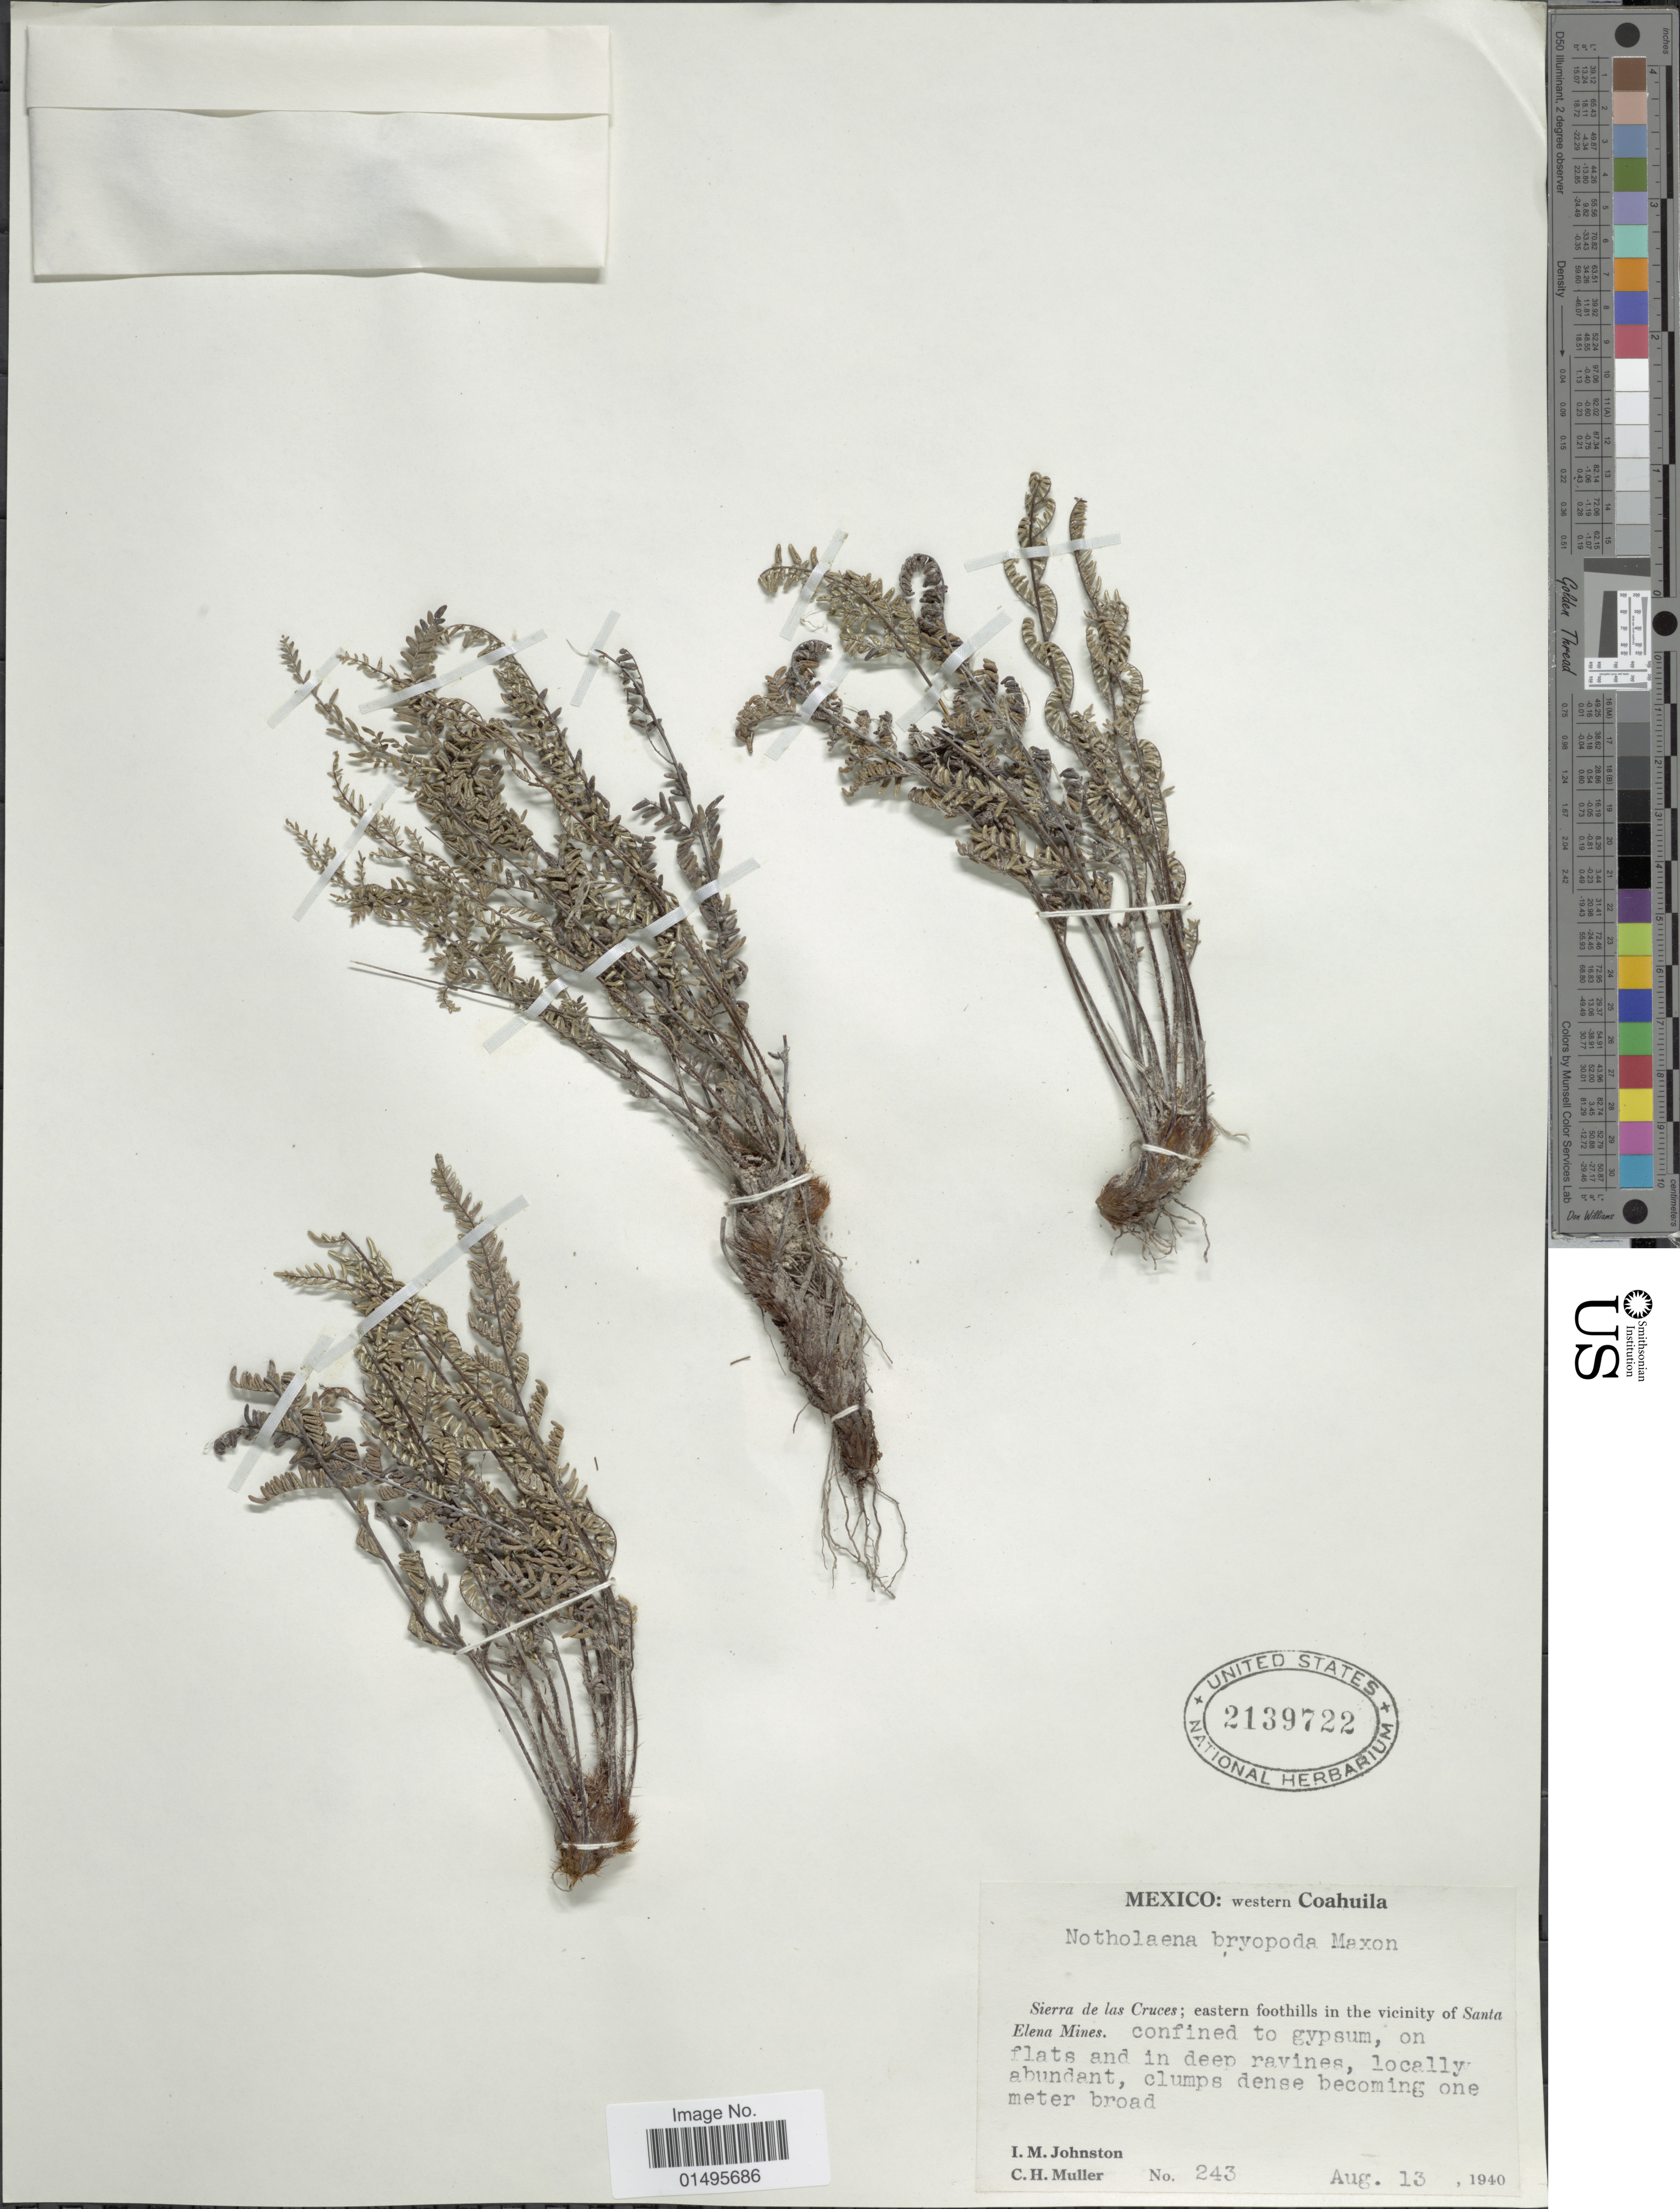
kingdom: Plantae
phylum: Tracheophyta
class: Polypodiopsida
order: Polypodiales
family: Pteridaceae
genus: Notholaena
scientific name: Notholaena bryopoda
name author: Maxon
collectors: I.M. Johnston & C. H. Müller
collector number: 243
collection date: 1940-08-13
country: Mexico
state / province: Coahuila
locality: Notholaena bryopode Maxon, Sierra de las Cruces; eastern foothills in the vicinity of Santa Elena Mines.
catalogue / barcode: US 2139722